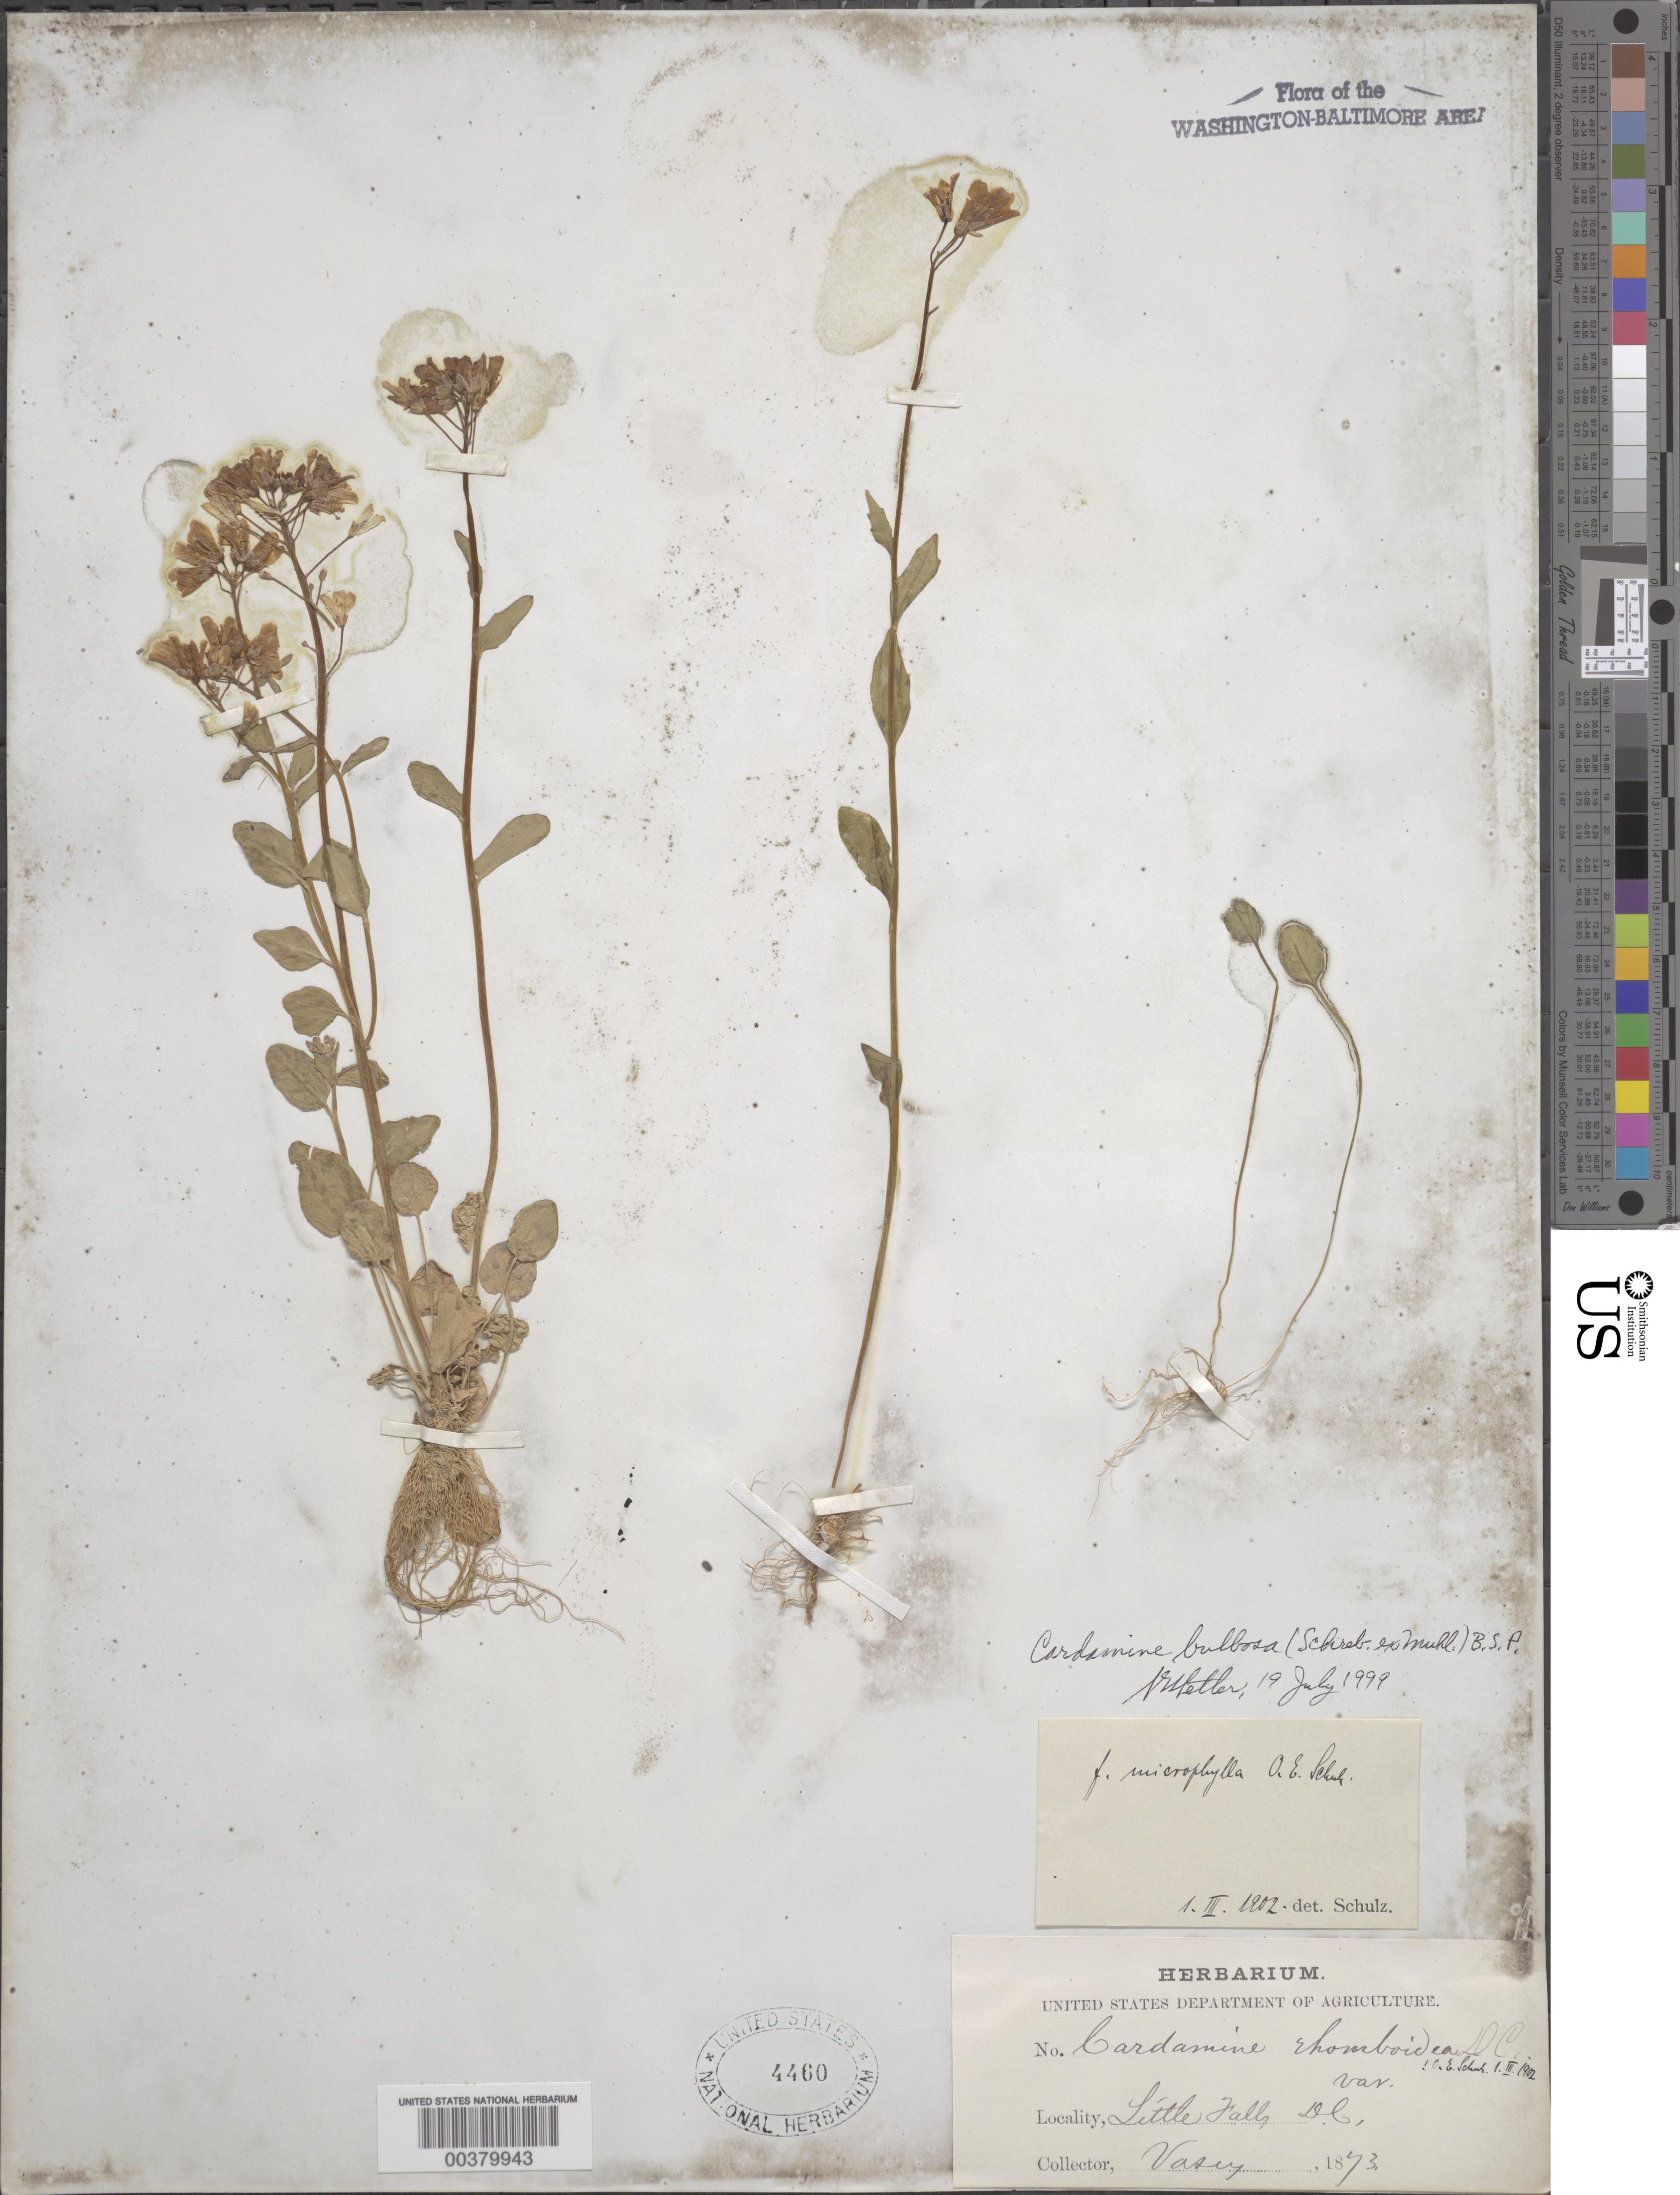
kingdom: Plantae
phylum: Tracheophyta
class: Magnoliopsida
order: Brassicales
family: Brassicaceae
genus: Cardamine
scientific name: Cardamine bulbosa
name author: (Schreb. ex Muhl.) Britton et al.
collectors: G. Vasey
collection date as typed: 1873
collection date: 1873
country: United States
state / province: District of Columbia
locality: Little Falls C. & O. Canal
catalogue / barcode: US 4460